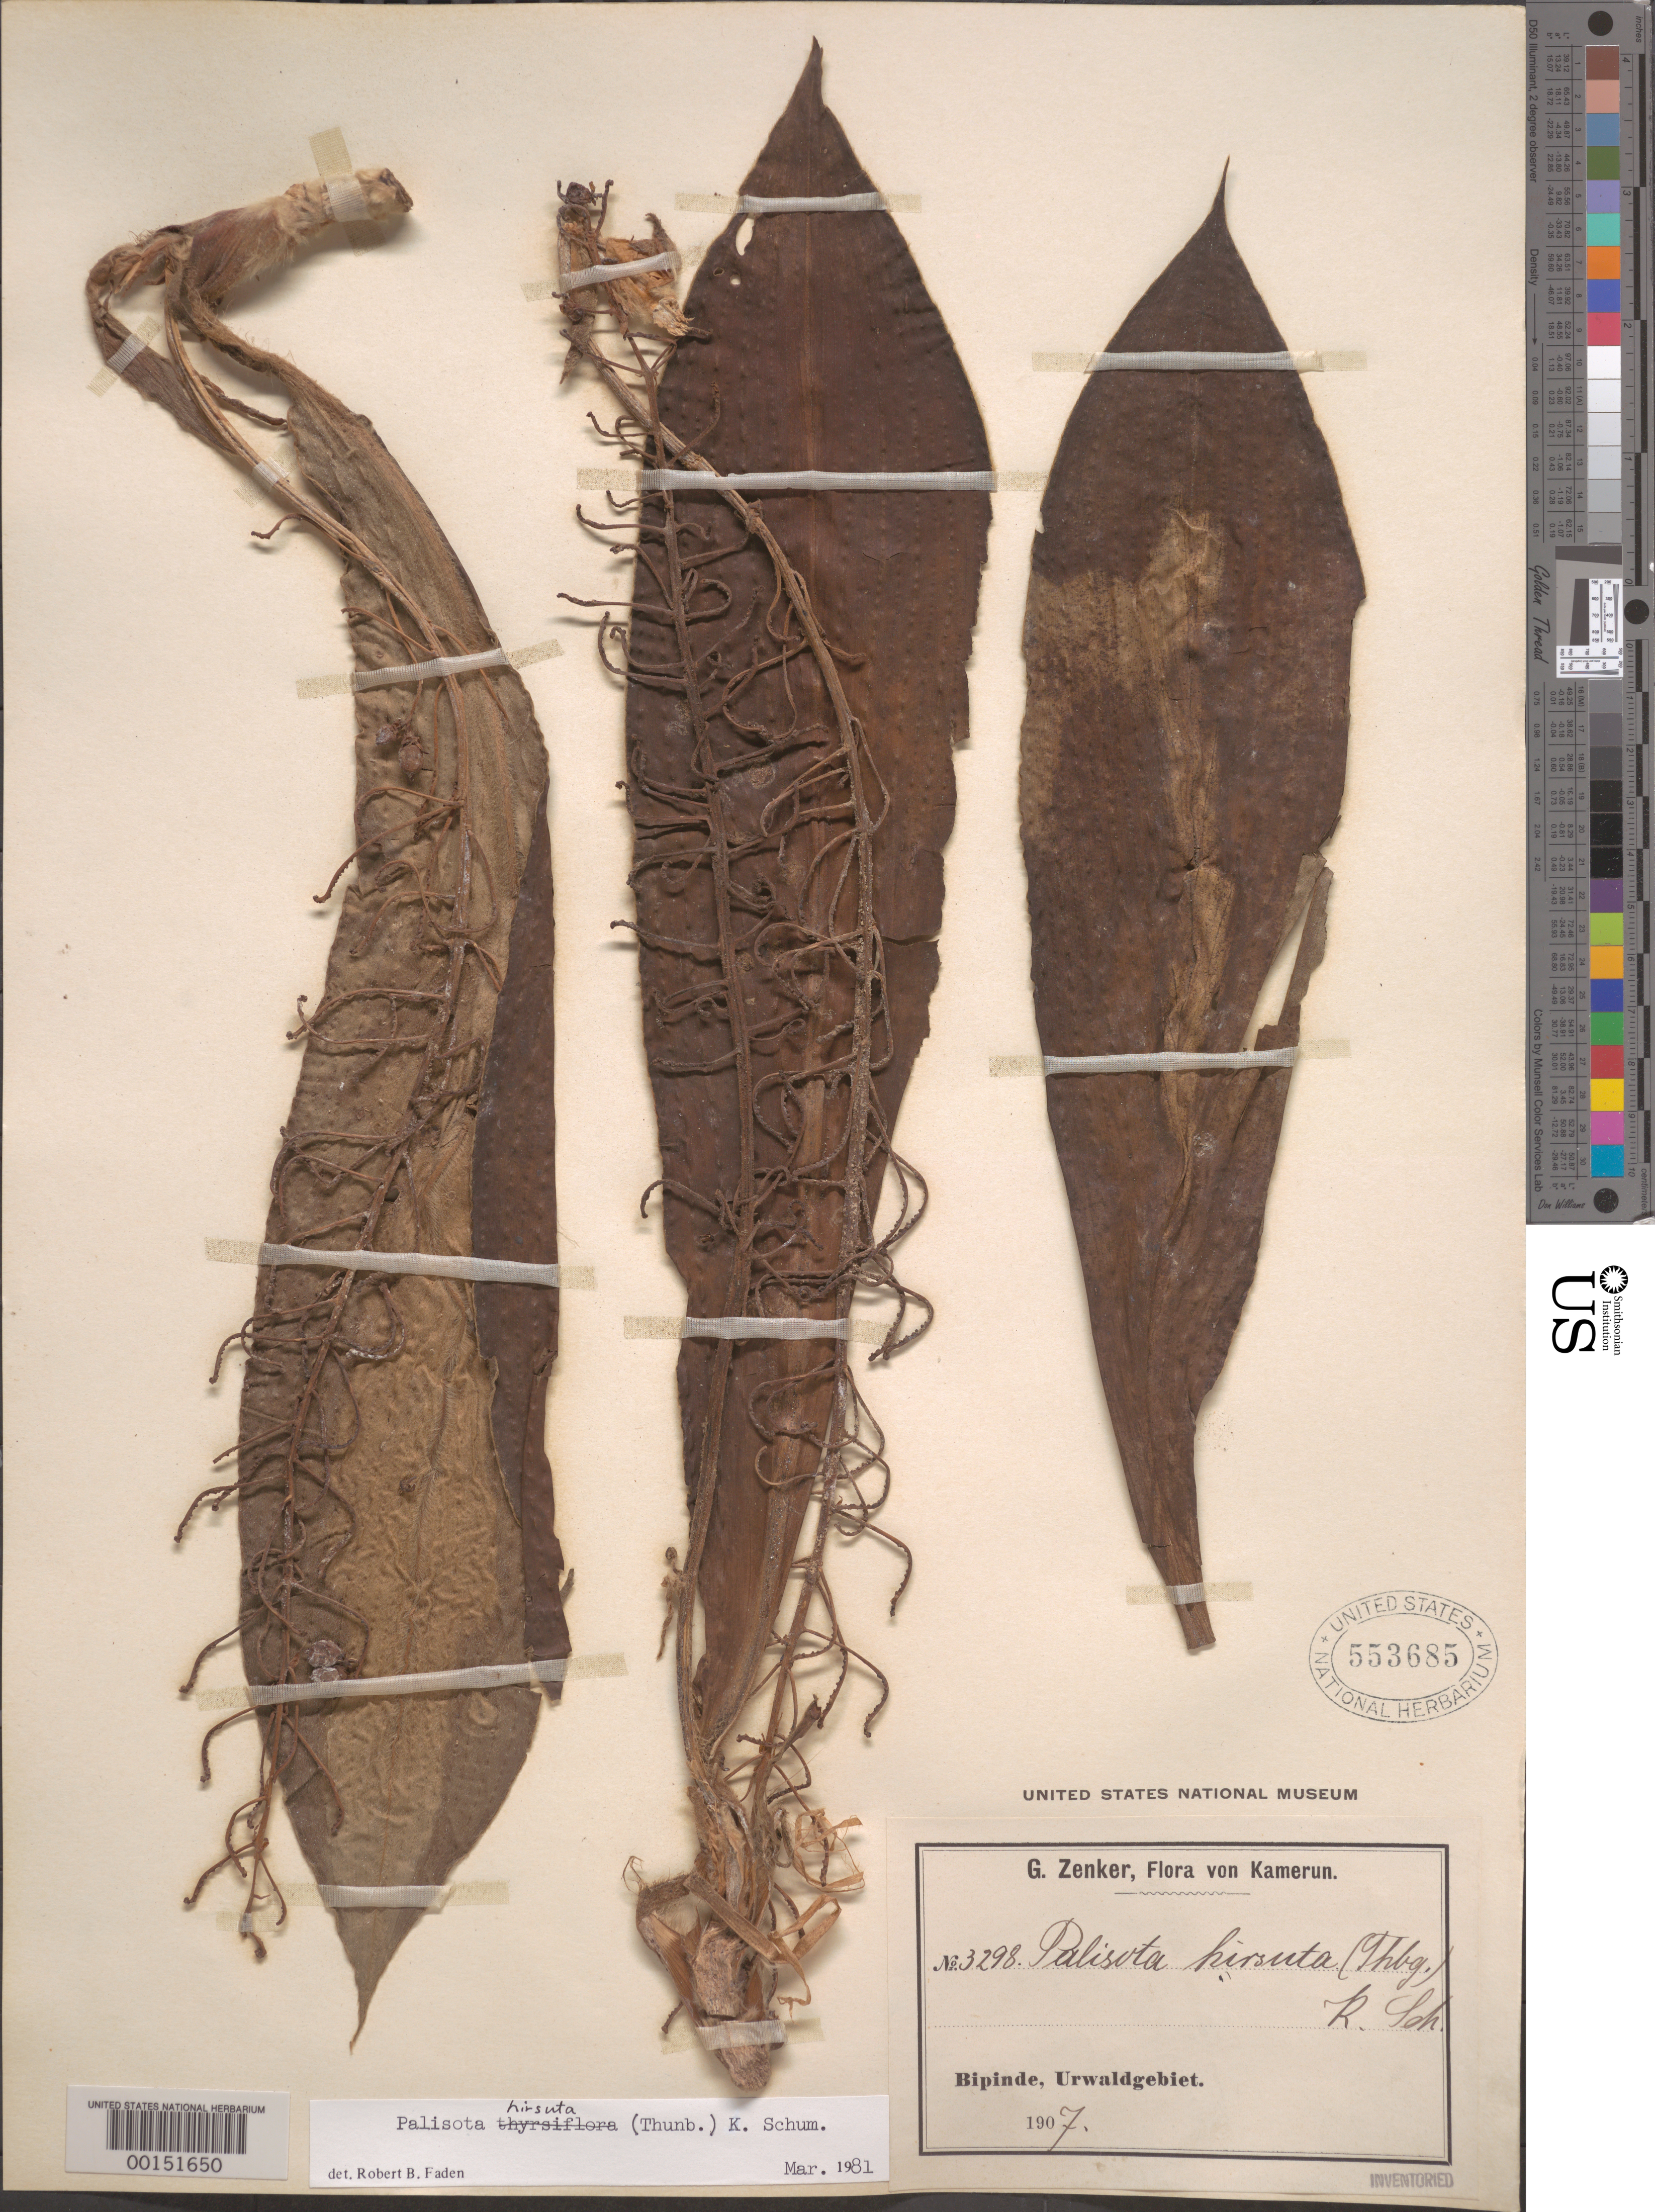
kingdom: Plantae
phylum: Tracheophyta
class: Liliopsida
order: Commelinales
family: Commelinaceae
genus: Palisota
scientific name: Palisota hirsuta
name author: (Thunb.) K. Schum.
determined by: Faden, Robert B., (US), Smithsonian Institution - National Museum of Natural History (UNITED STATES)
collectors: G. A. Zenker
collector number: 3298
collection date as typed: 1907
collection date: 1907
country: Cameroon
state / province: Sud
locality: Bipinde, urwaldgebiet [jungle area]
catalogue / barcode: US 553685